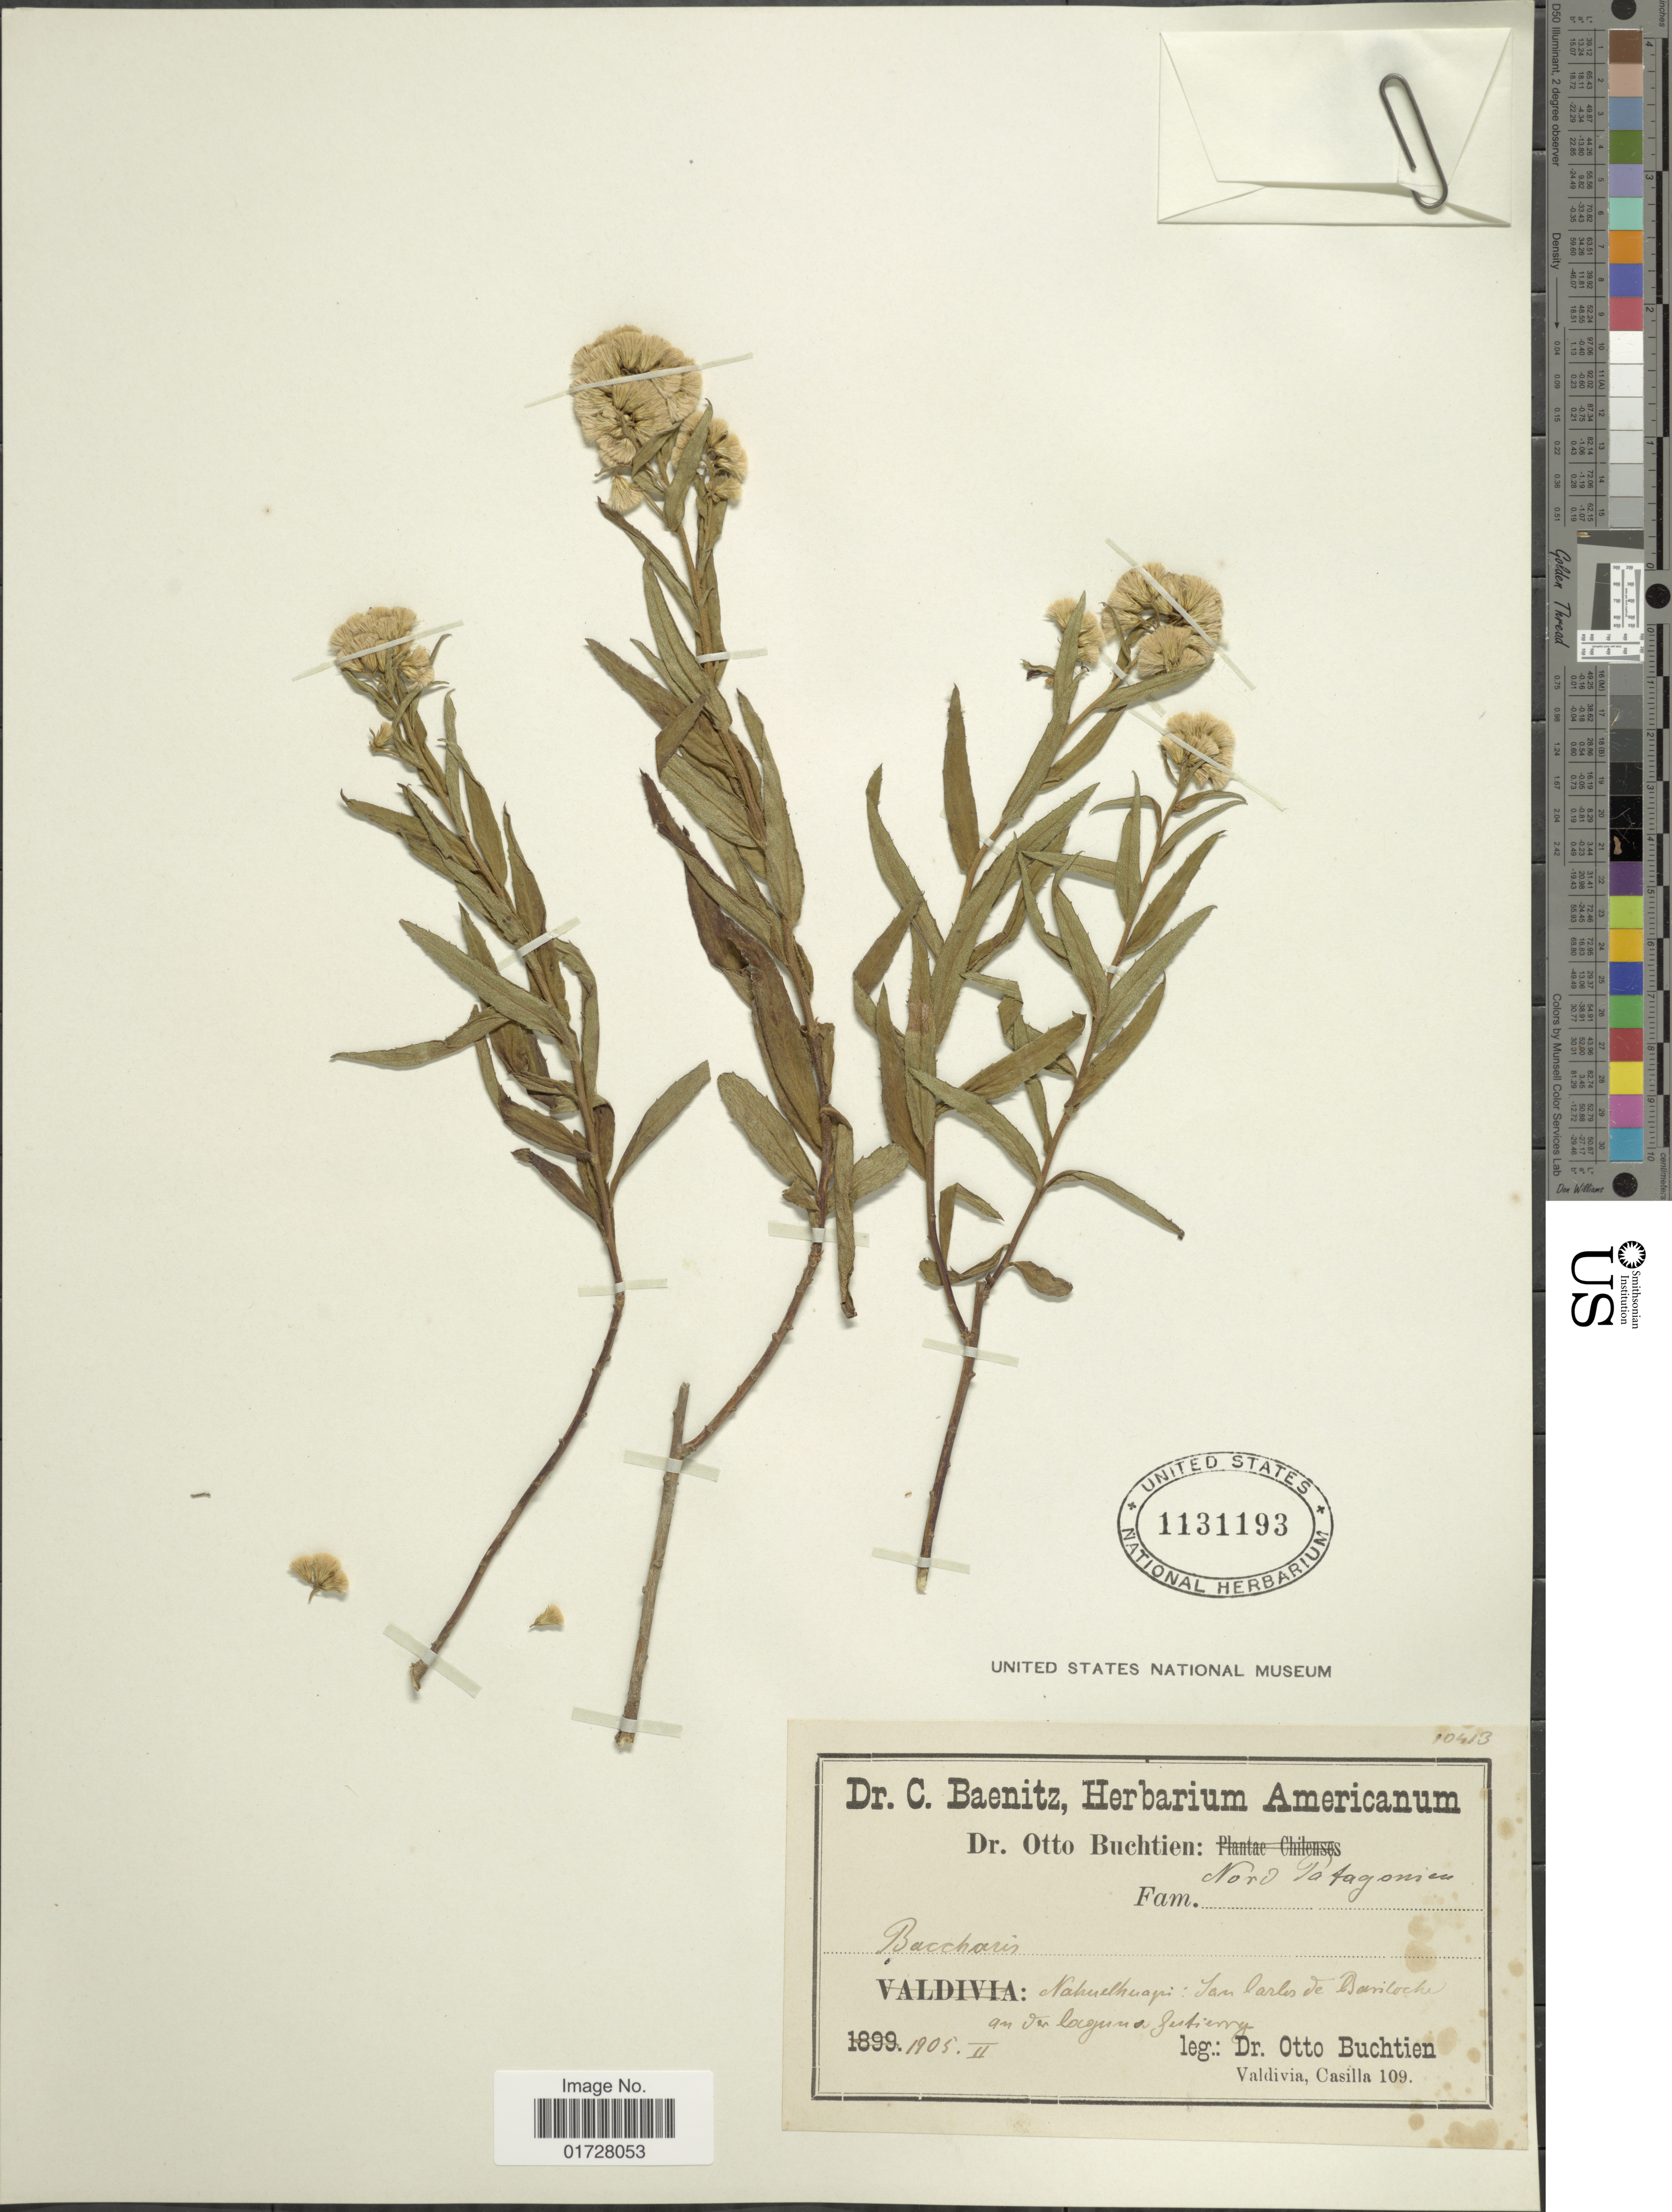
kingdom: Plantae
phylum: Tracheophyta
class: Magnoliopsida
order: Asterales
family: Asteraceae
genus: Baccharis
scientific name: Baccharis sp.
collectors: O. Buchtien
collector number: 10413?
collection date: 1905-02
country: Argentina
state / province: Río Negro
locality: Nord Patagonien, Nahuelhuapi, San Carlos de Bariloche an der laguna Gutierrez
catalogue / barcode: US 1131193